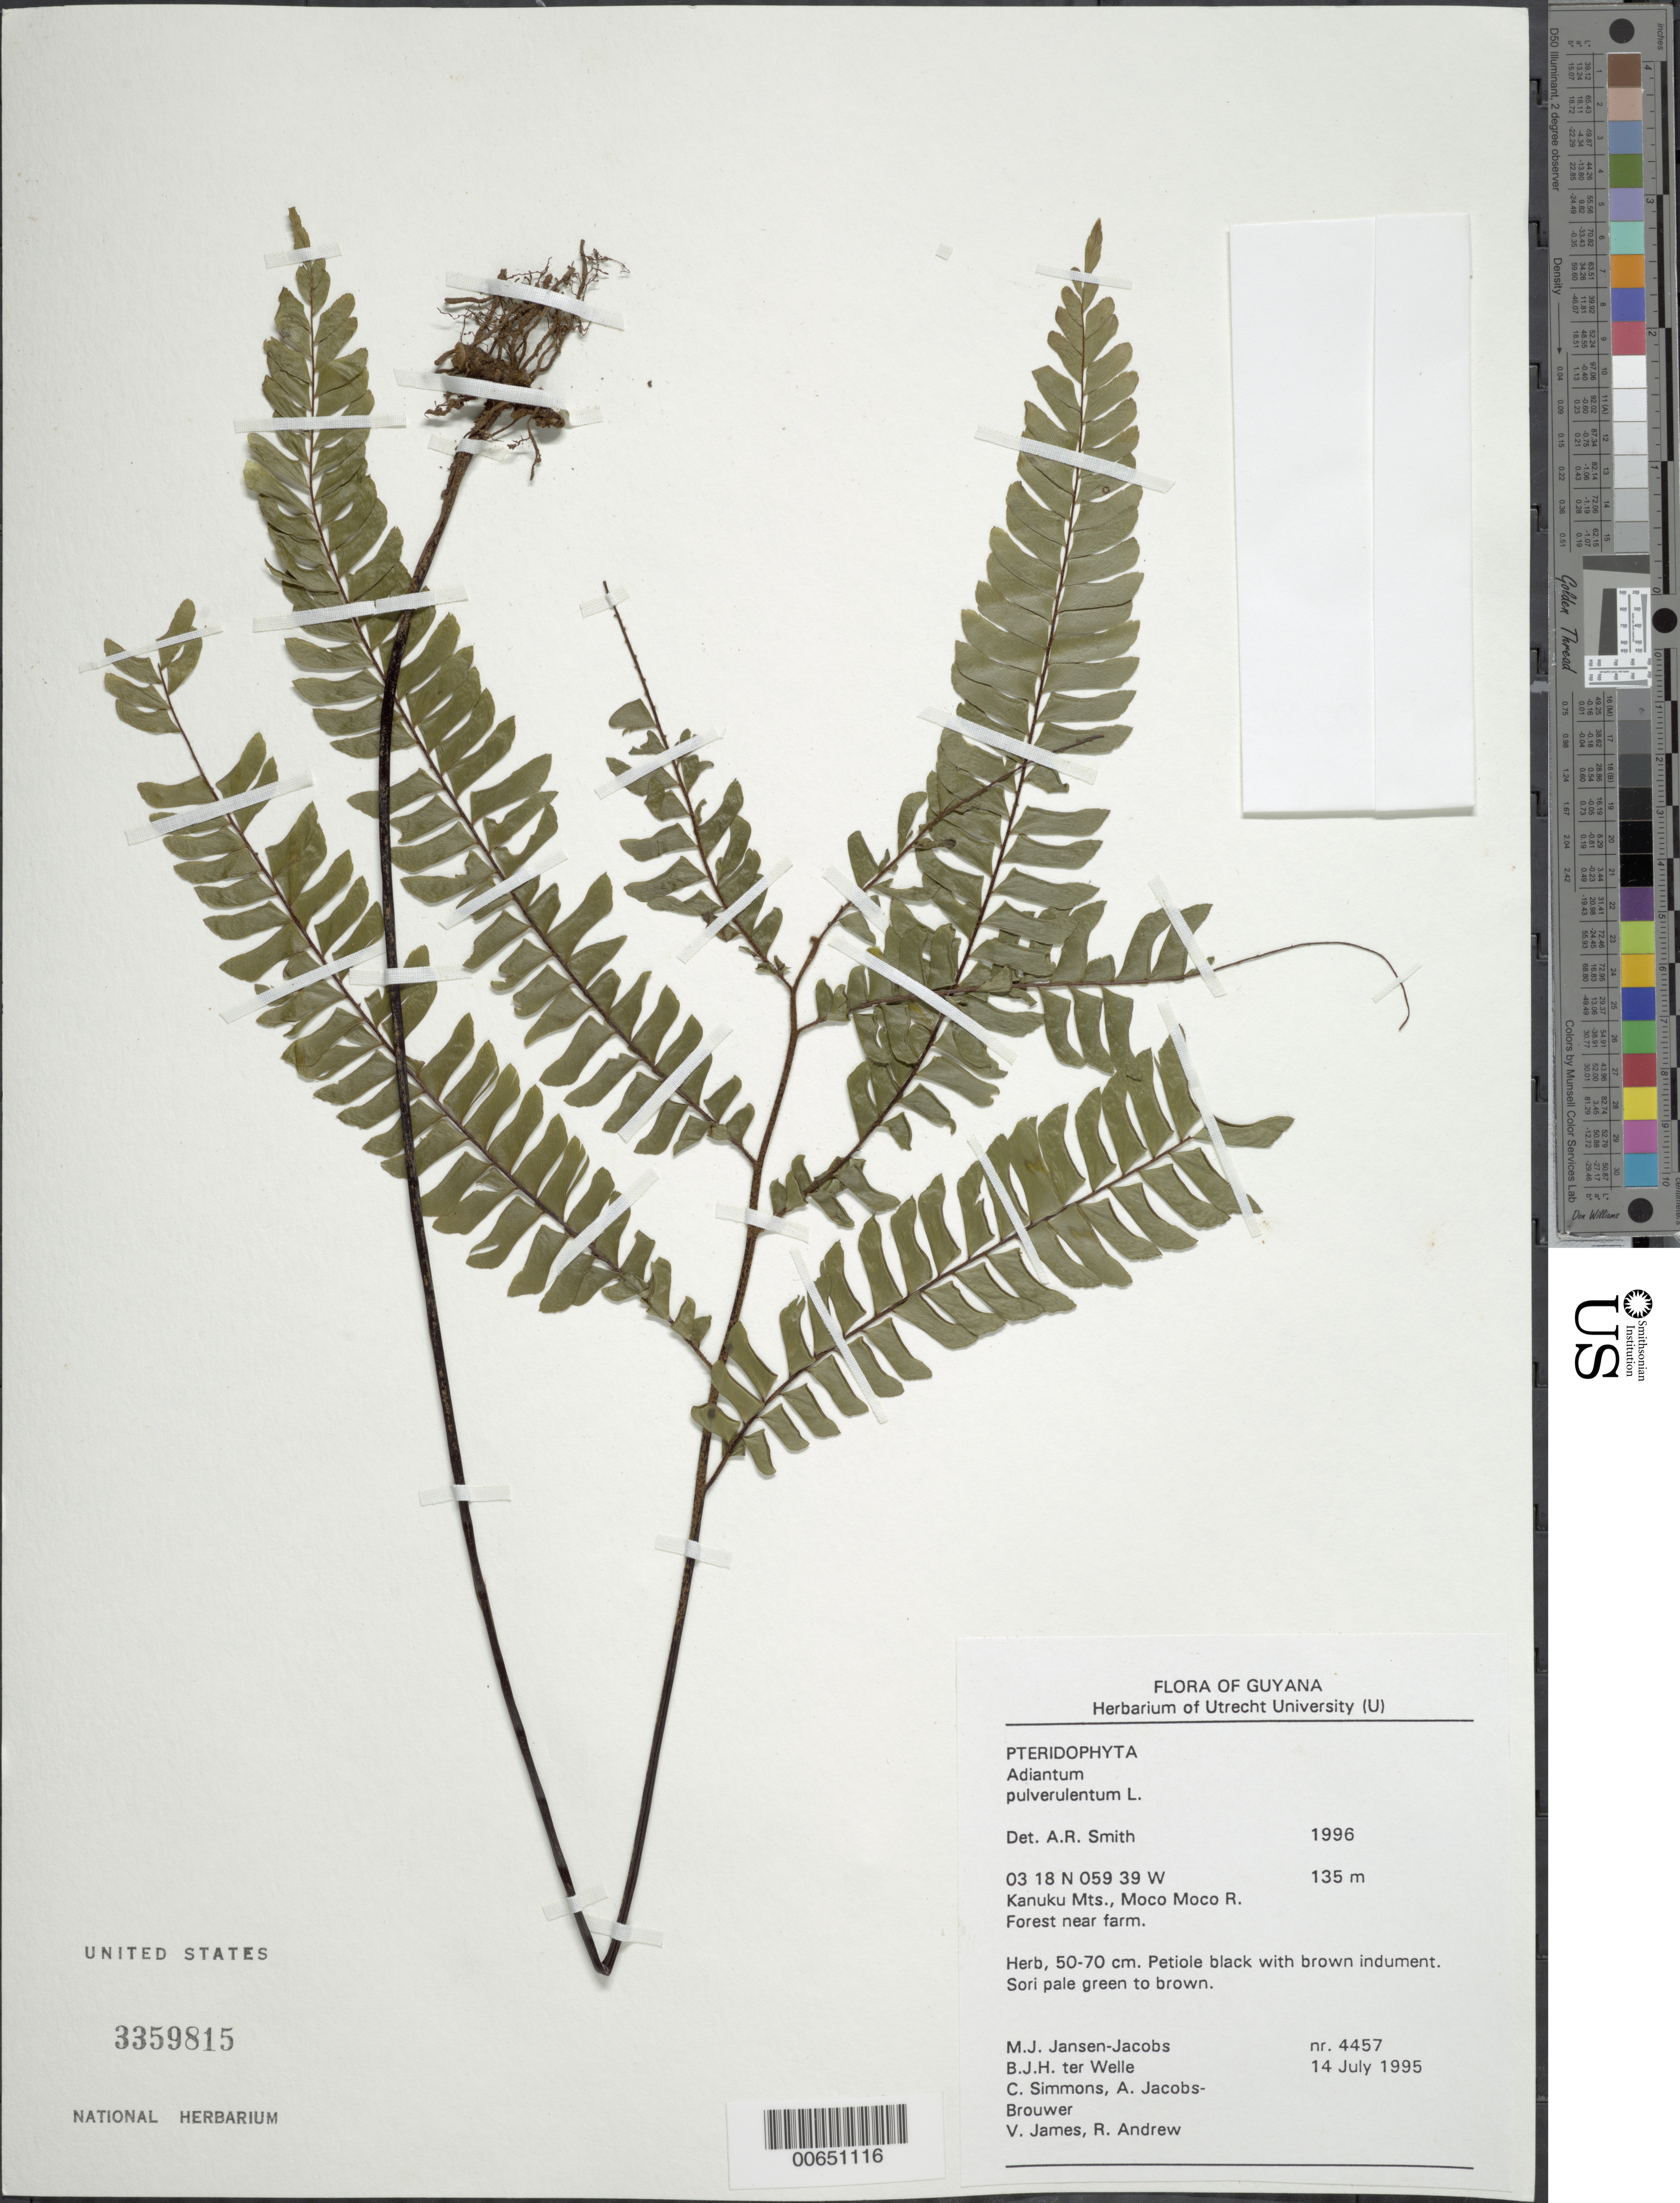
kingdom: Plantae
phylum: Tracheophyta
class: Polypodiopsida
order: Polypodiales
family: Pteridaceae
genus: Adiantum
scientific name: Adiantum pulverulentum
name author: L.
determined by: Smith, Alan R., (UC)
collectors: M. J. Jansen-Jacobs, B. Welle, C. Simmons, A. Jacobs-Brouwer, V. James & R. Andrew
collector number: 4457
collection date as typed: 14-Jul-95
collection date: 1995-07-14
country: Guyana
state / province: U. Takutu-U. Essequibo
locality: Moco Moco River, Kanuku Mts.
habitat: Forest near farm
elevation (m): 135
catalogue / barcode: US 3359815